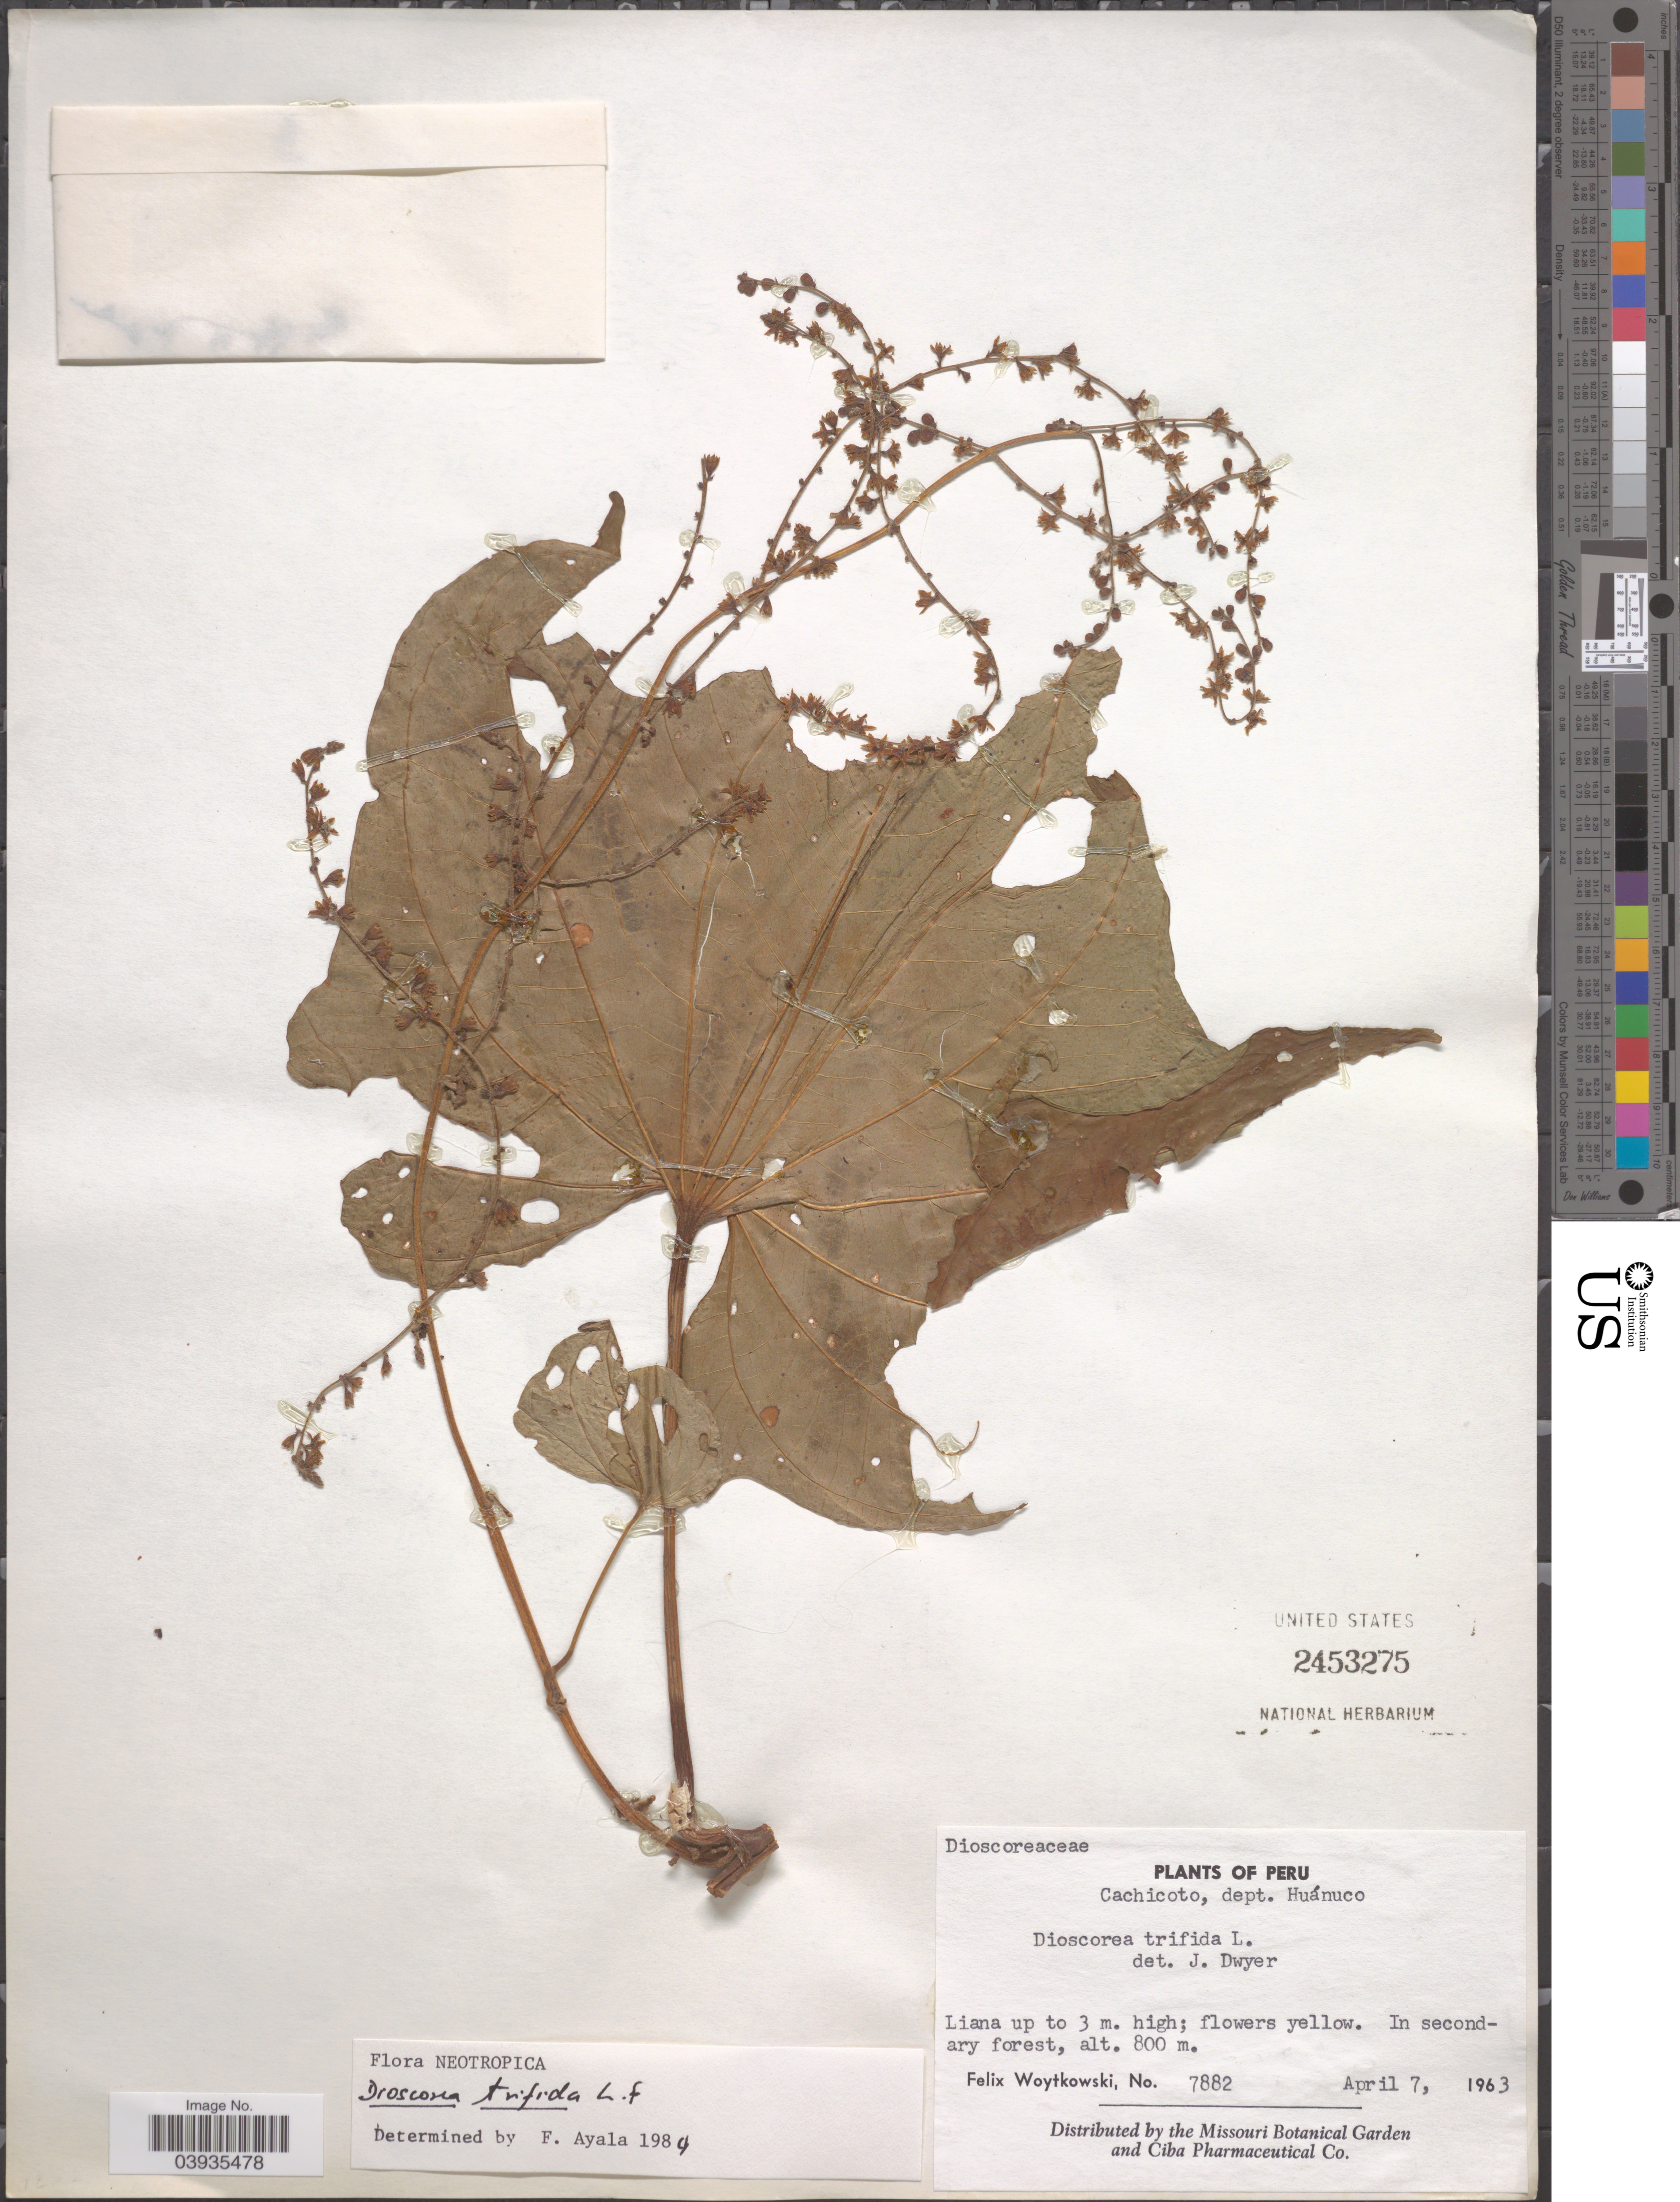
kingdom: Plantae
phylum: Tracheophyta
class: Liliopsida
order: Dioscoreales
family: Dioscoreaceae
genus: Dioscorea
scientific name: Dioscorea trifida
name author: L. f.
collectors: F. Woytkowski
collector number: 7882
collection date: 1963-04-07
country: Peru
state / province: Huánuco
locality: Cachito, dept. Huánuco.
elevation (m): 800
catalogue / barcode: US 2453275